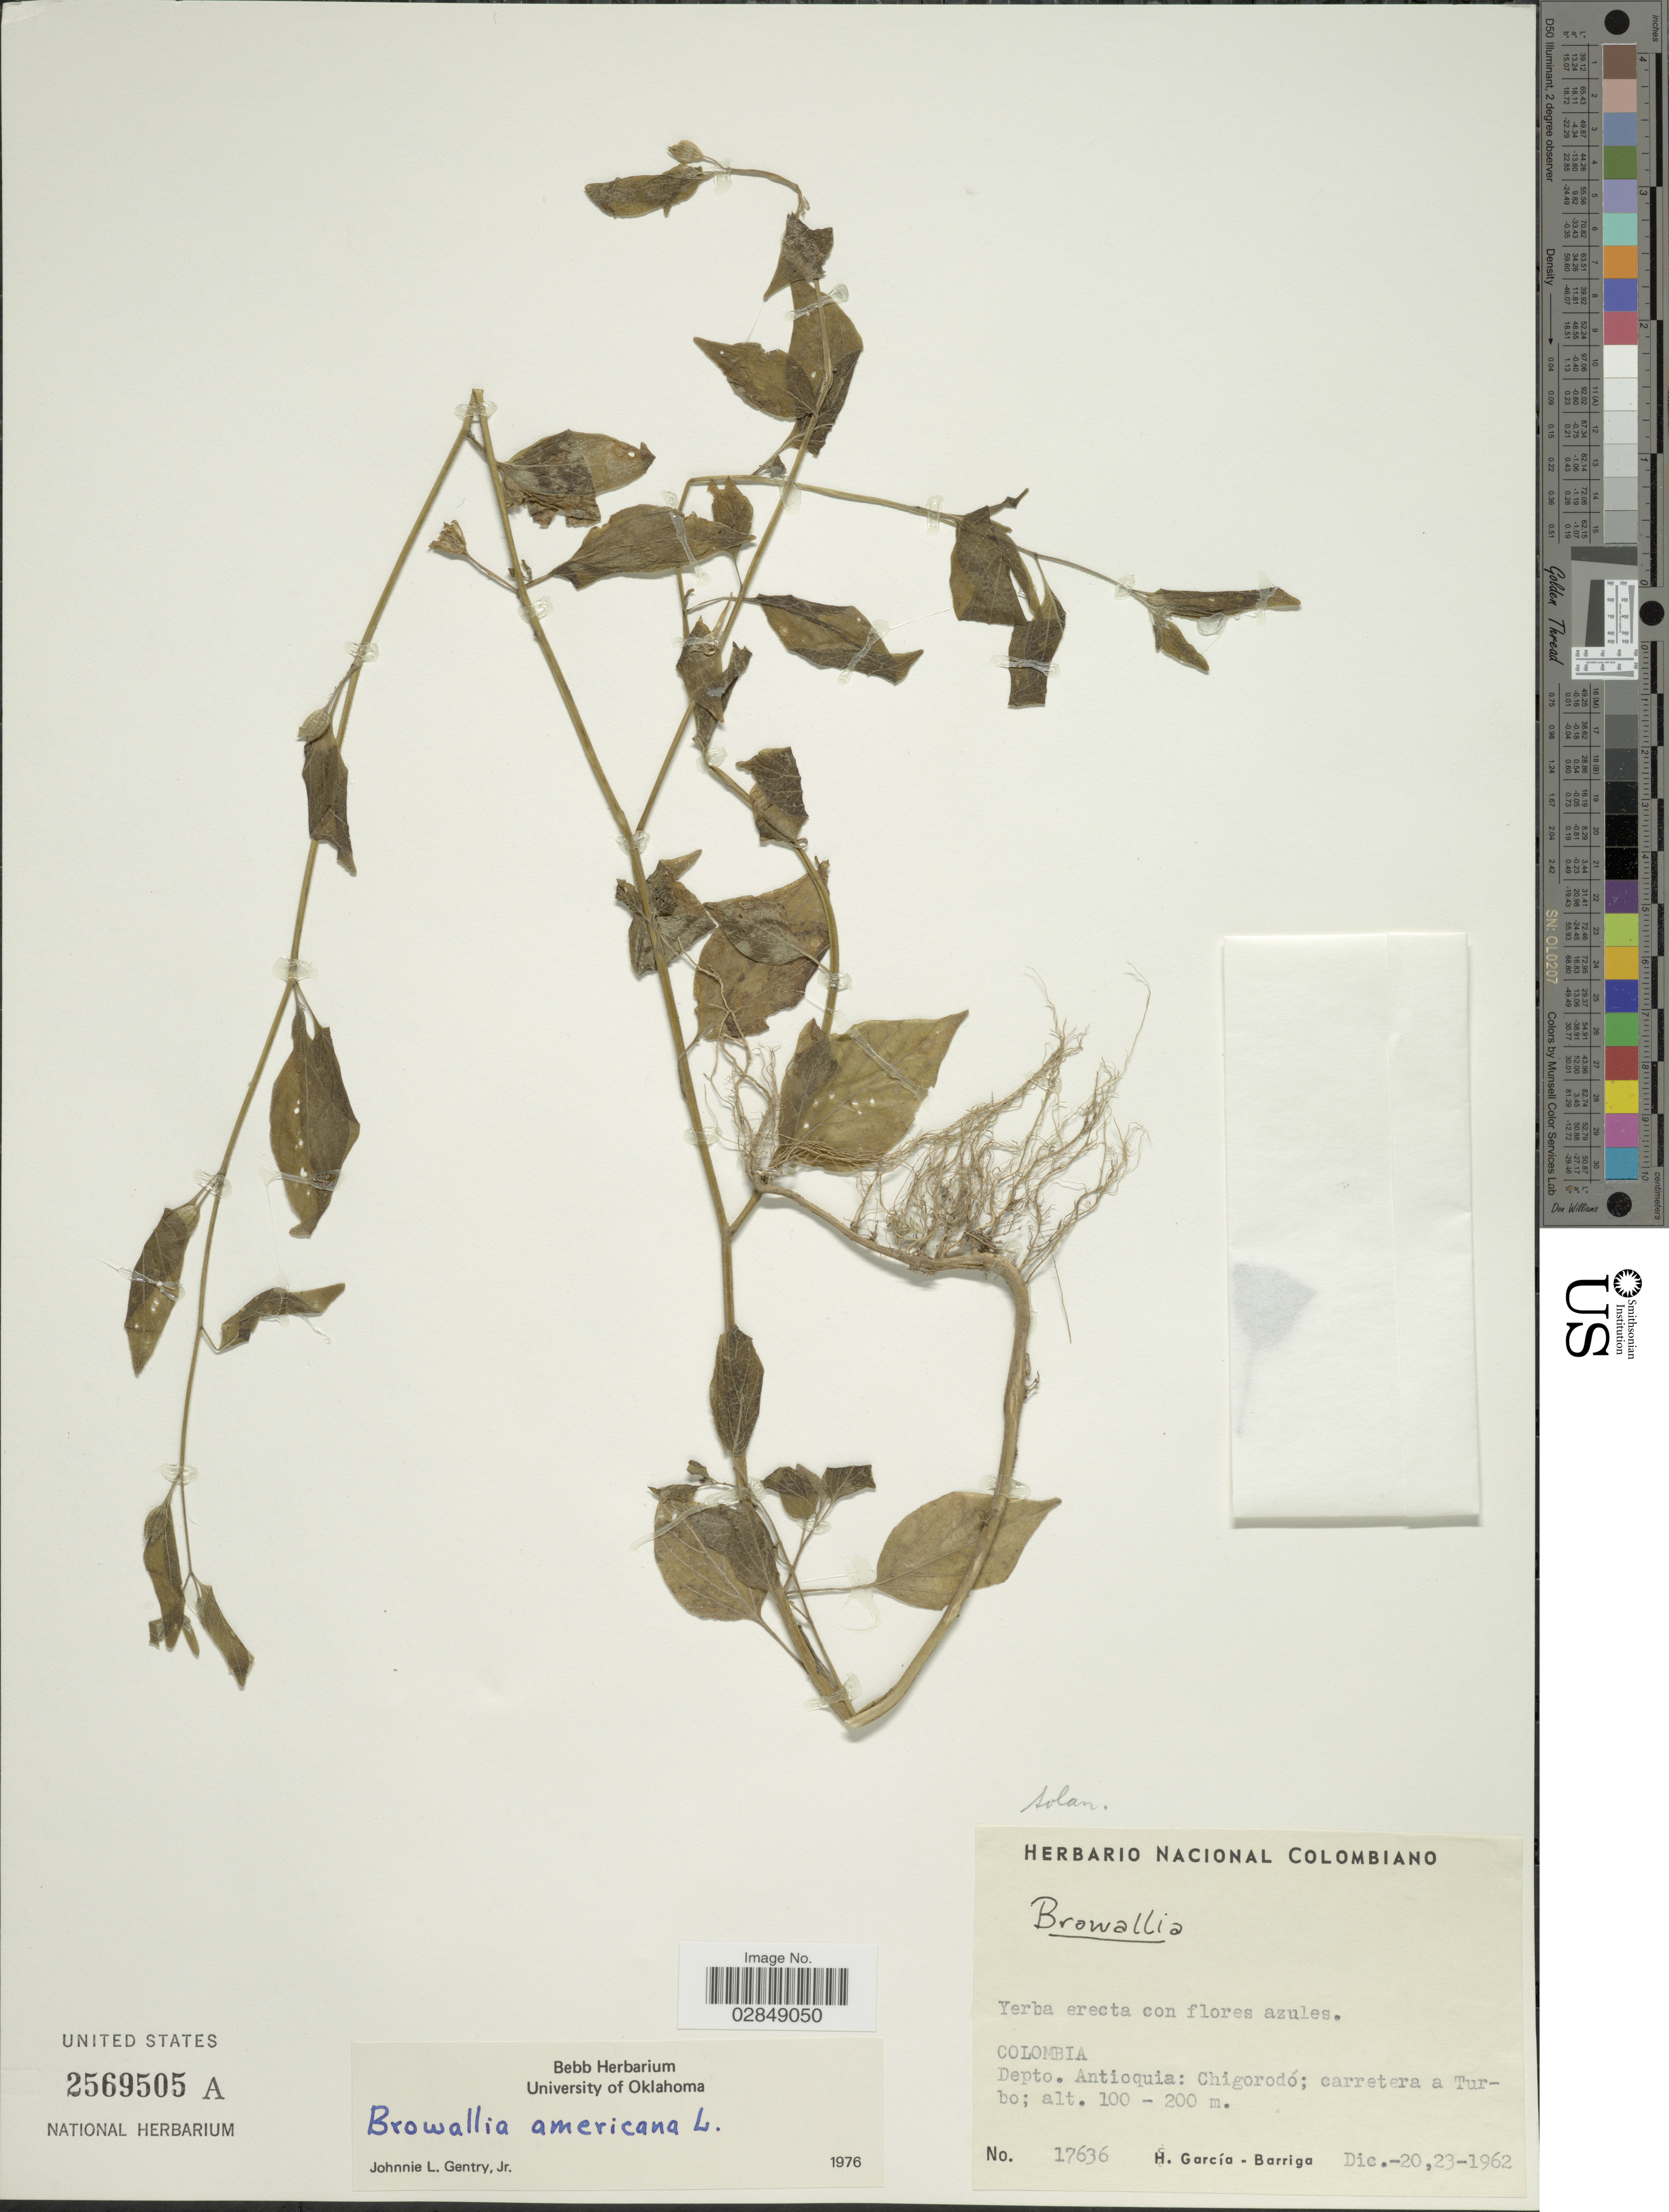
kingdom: Plantae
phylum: Tracheophyta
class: Magnoliopsida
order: Solanales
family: Solanaceae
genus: Browallia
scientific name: Browallia americana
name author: L.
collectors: H. García Barriga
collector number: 17636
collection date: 1962-12-20/1962-12-23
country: Colombia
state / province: Antioquia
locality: Depto. Antioquia: Chigorodó; carretera a Turbo.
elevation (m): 100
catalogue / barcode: US 2569505A